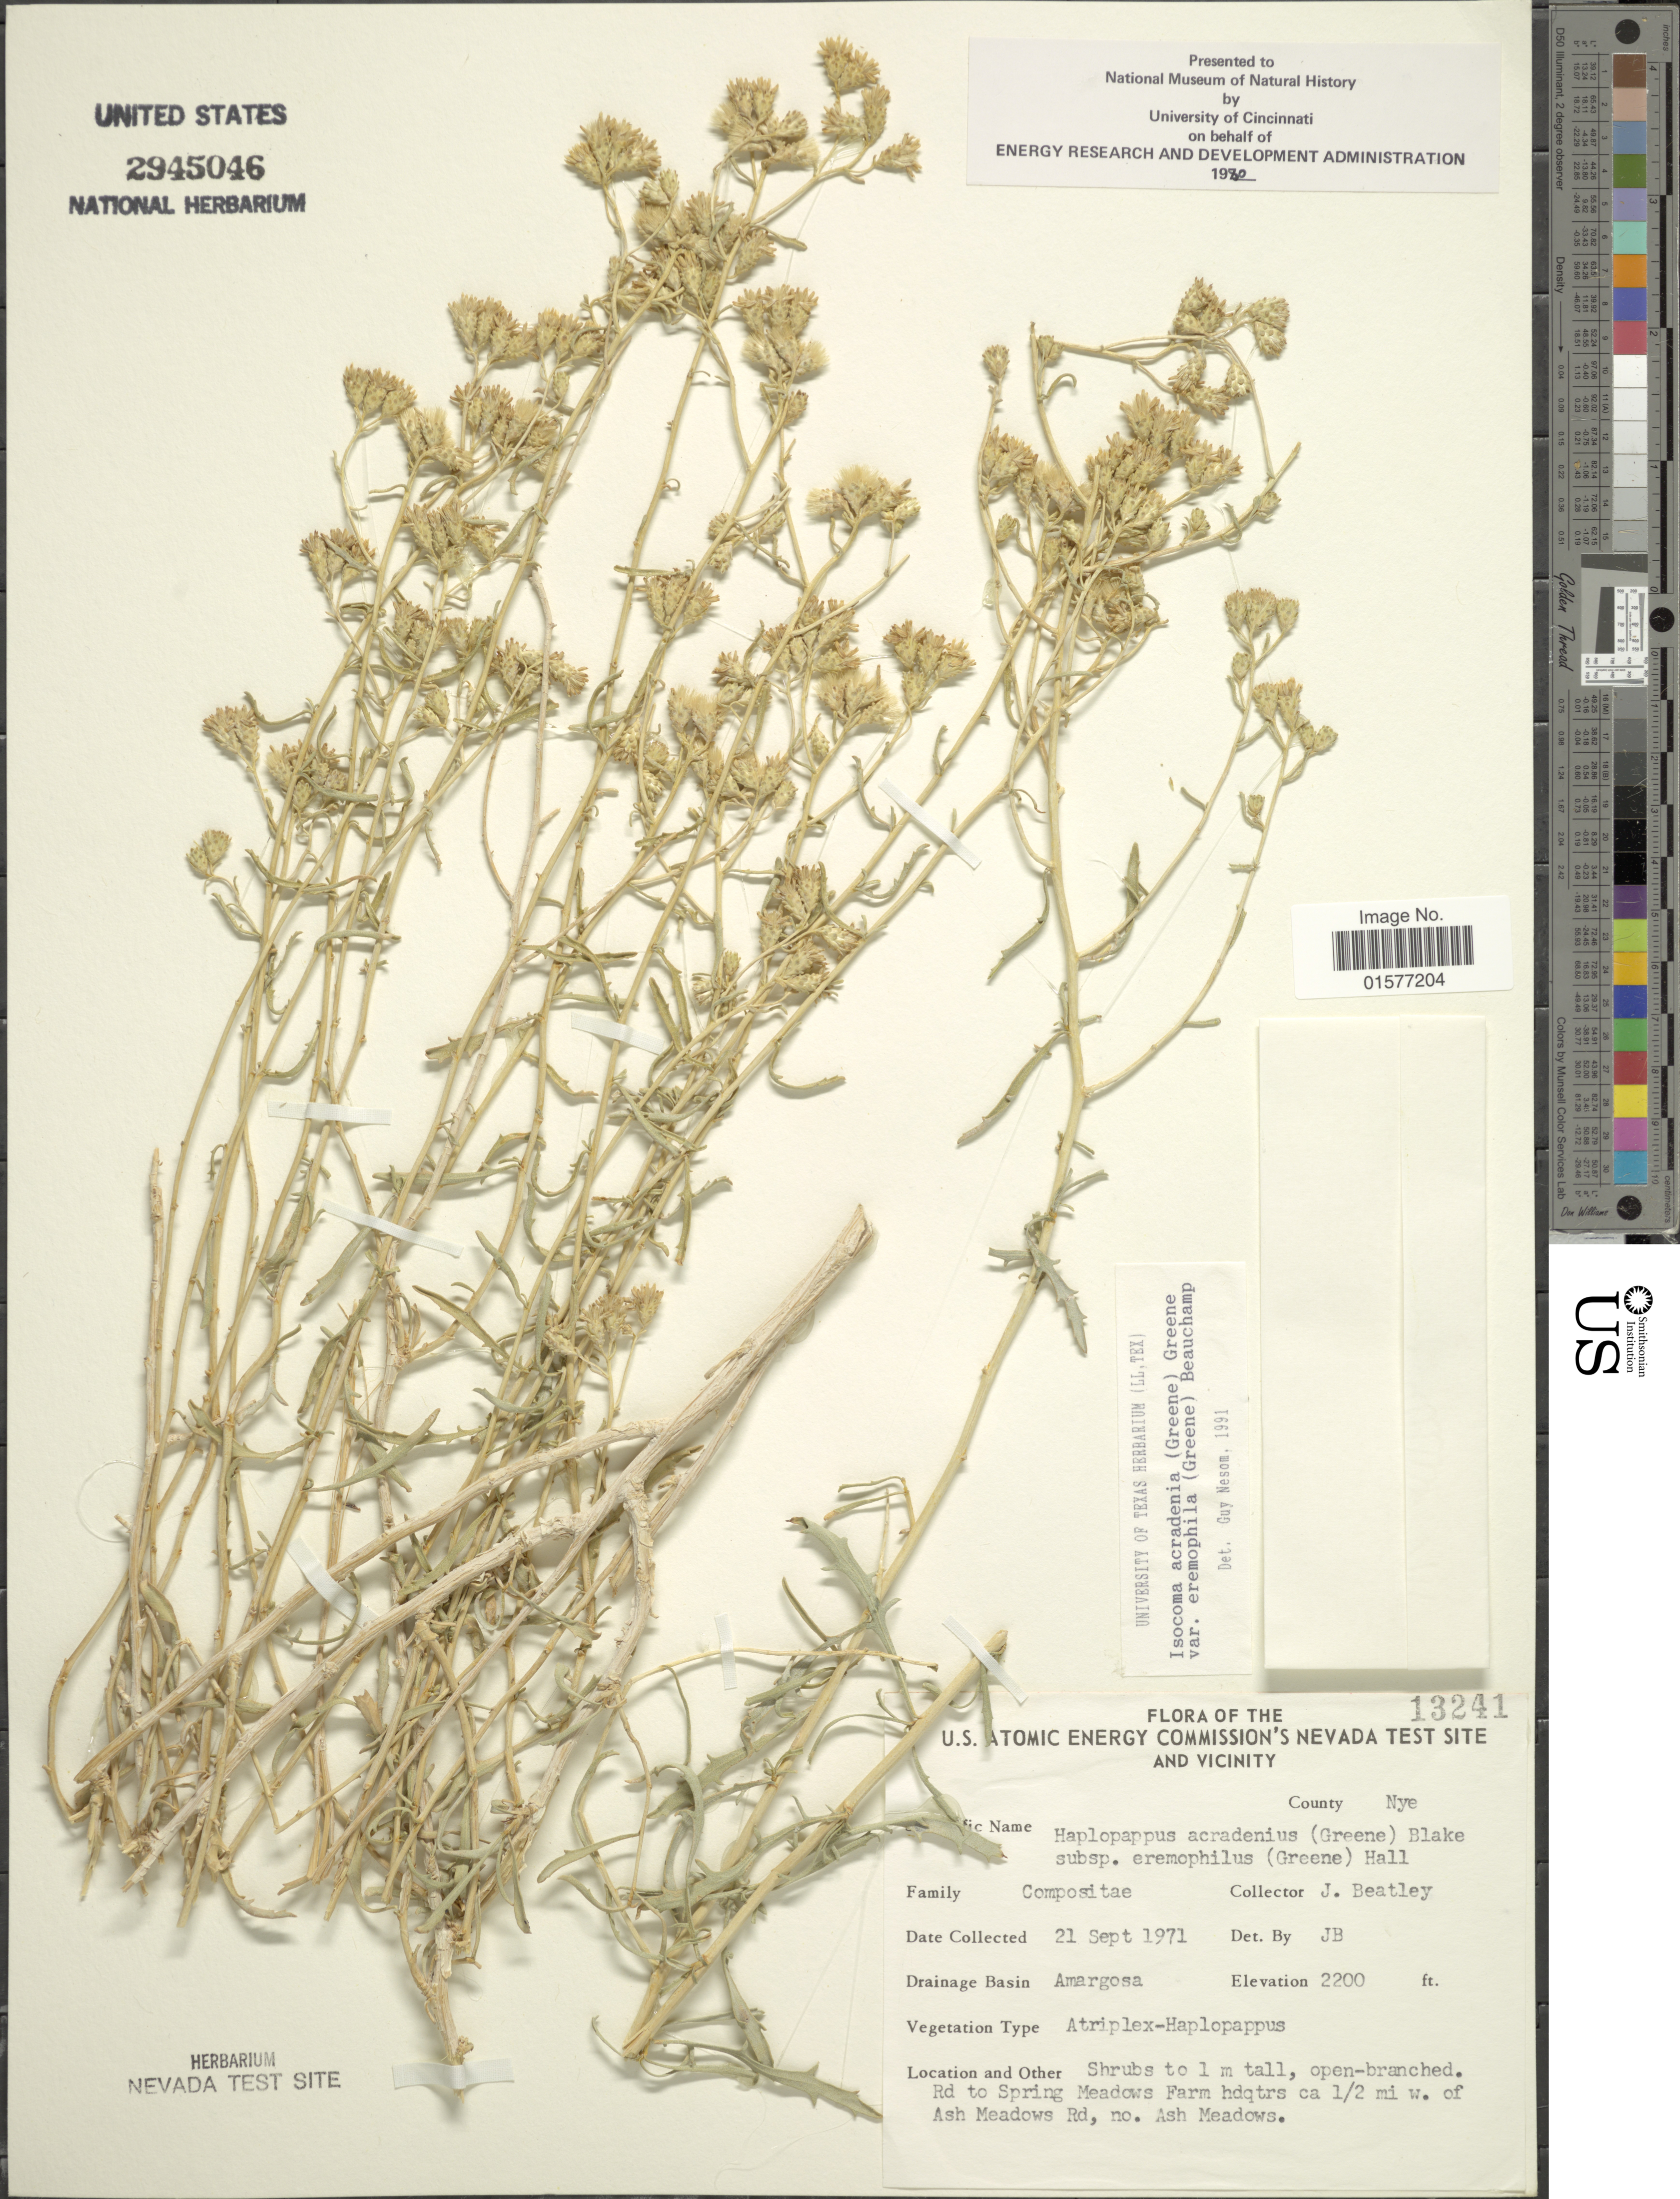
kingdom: Plantae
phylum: Tracheophyta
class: Magnoliopsida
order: Asterales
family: Asteraceae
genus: Isocoma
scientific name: Isocoma acradenia var. eremophila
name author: (S.W. Greene) G.L. Nesom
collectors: J. C. Beatley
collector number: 13241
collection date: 1971-09-21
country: United States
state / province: Nevada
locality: U.S. Atomic Energy Commission's Nevada Test Site And Vicinity, County Nye, Drainage Basin Amargosa, Rd to Spring Meadowss Farm hdqtrs 1/2 mi. w. of Ash Meadows Rd, no. Ash Meadows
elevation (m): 671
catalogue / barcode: US 2945046